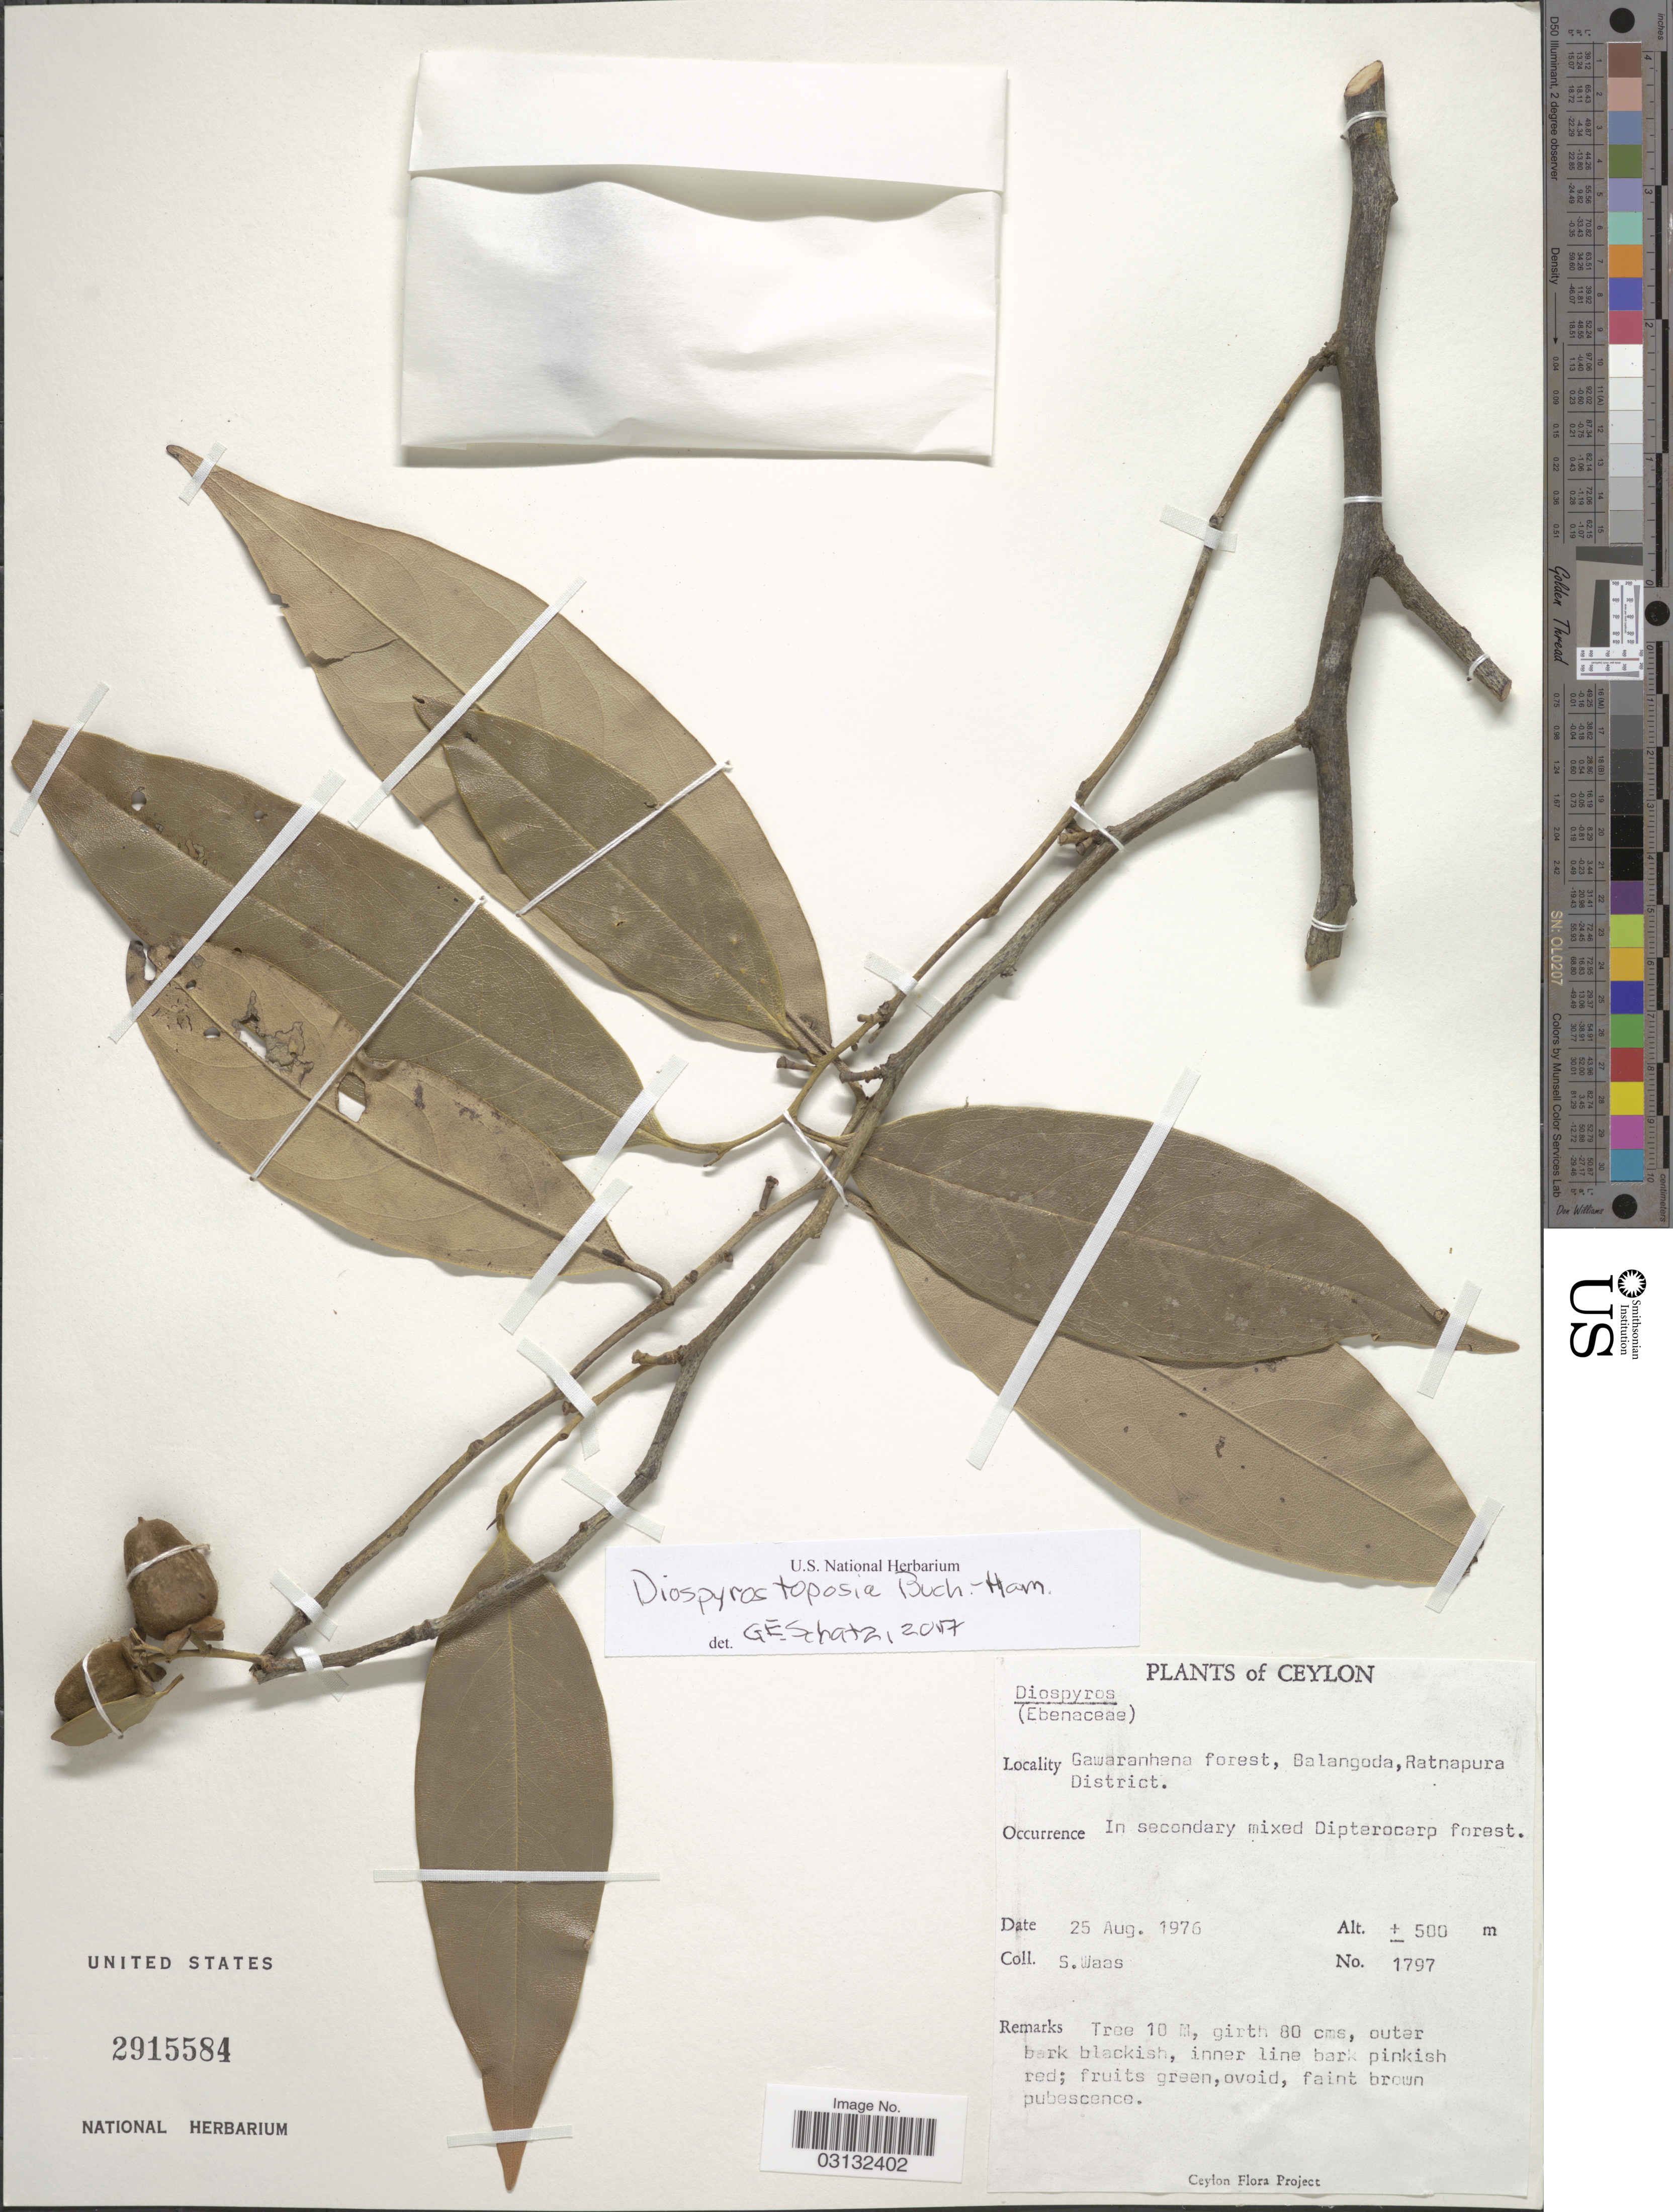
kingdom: Plantae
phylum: Tracheophyta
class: Magnoliopsida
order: Ericales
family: Ebenaceae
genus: Diospyros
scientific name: Diospyros toposia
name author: Buch.-Ham.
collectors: S. Waas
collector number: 1797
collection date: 1976-08-25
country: Sri Lanka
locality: Ceylon. Gawaranhena forest, Balangoda, Ratnapura District.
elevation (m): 500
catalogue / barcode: US 2915584